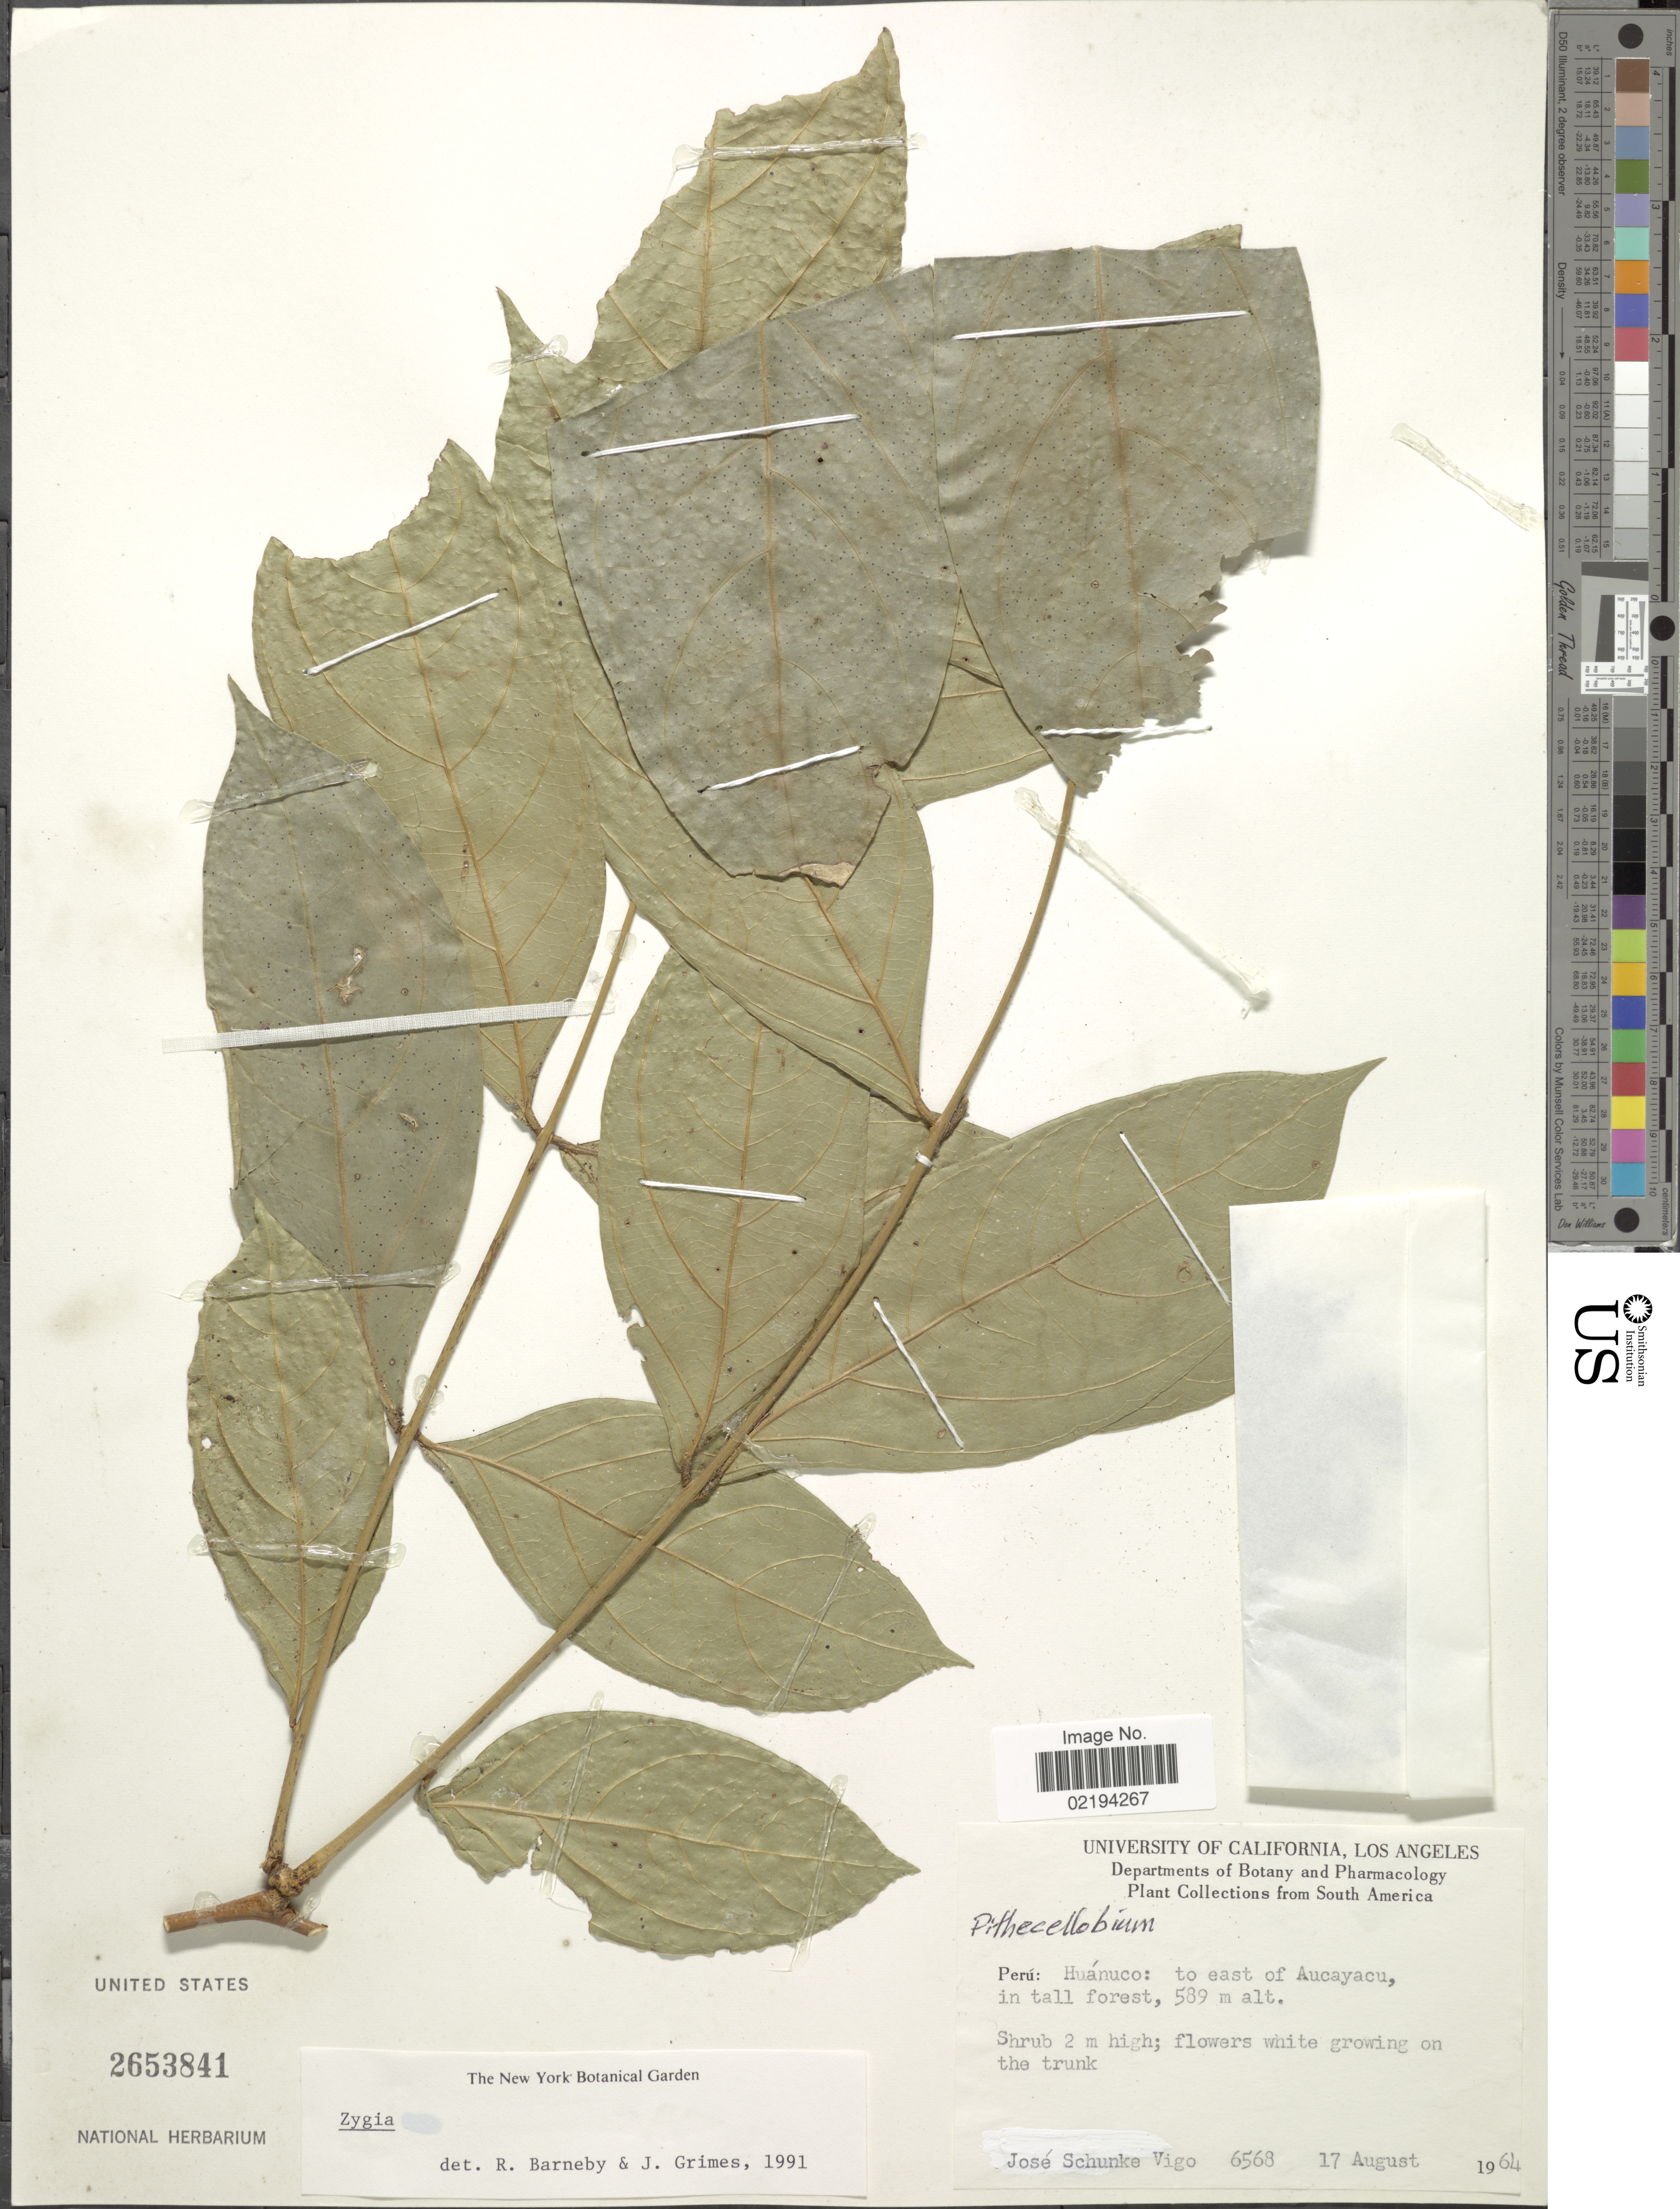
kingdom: Plantae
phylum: Tracheophyta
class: Magnoliopsida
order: Fabales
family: Fabaceae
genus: Zygia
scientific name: Zygia sp.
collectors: J. Schunke Vigo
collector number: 6568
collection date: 1964-08-17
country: Peru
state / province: Huánuco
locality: To east of Aucayacu, in tall forest.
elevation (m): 589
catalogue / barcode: US 2653841